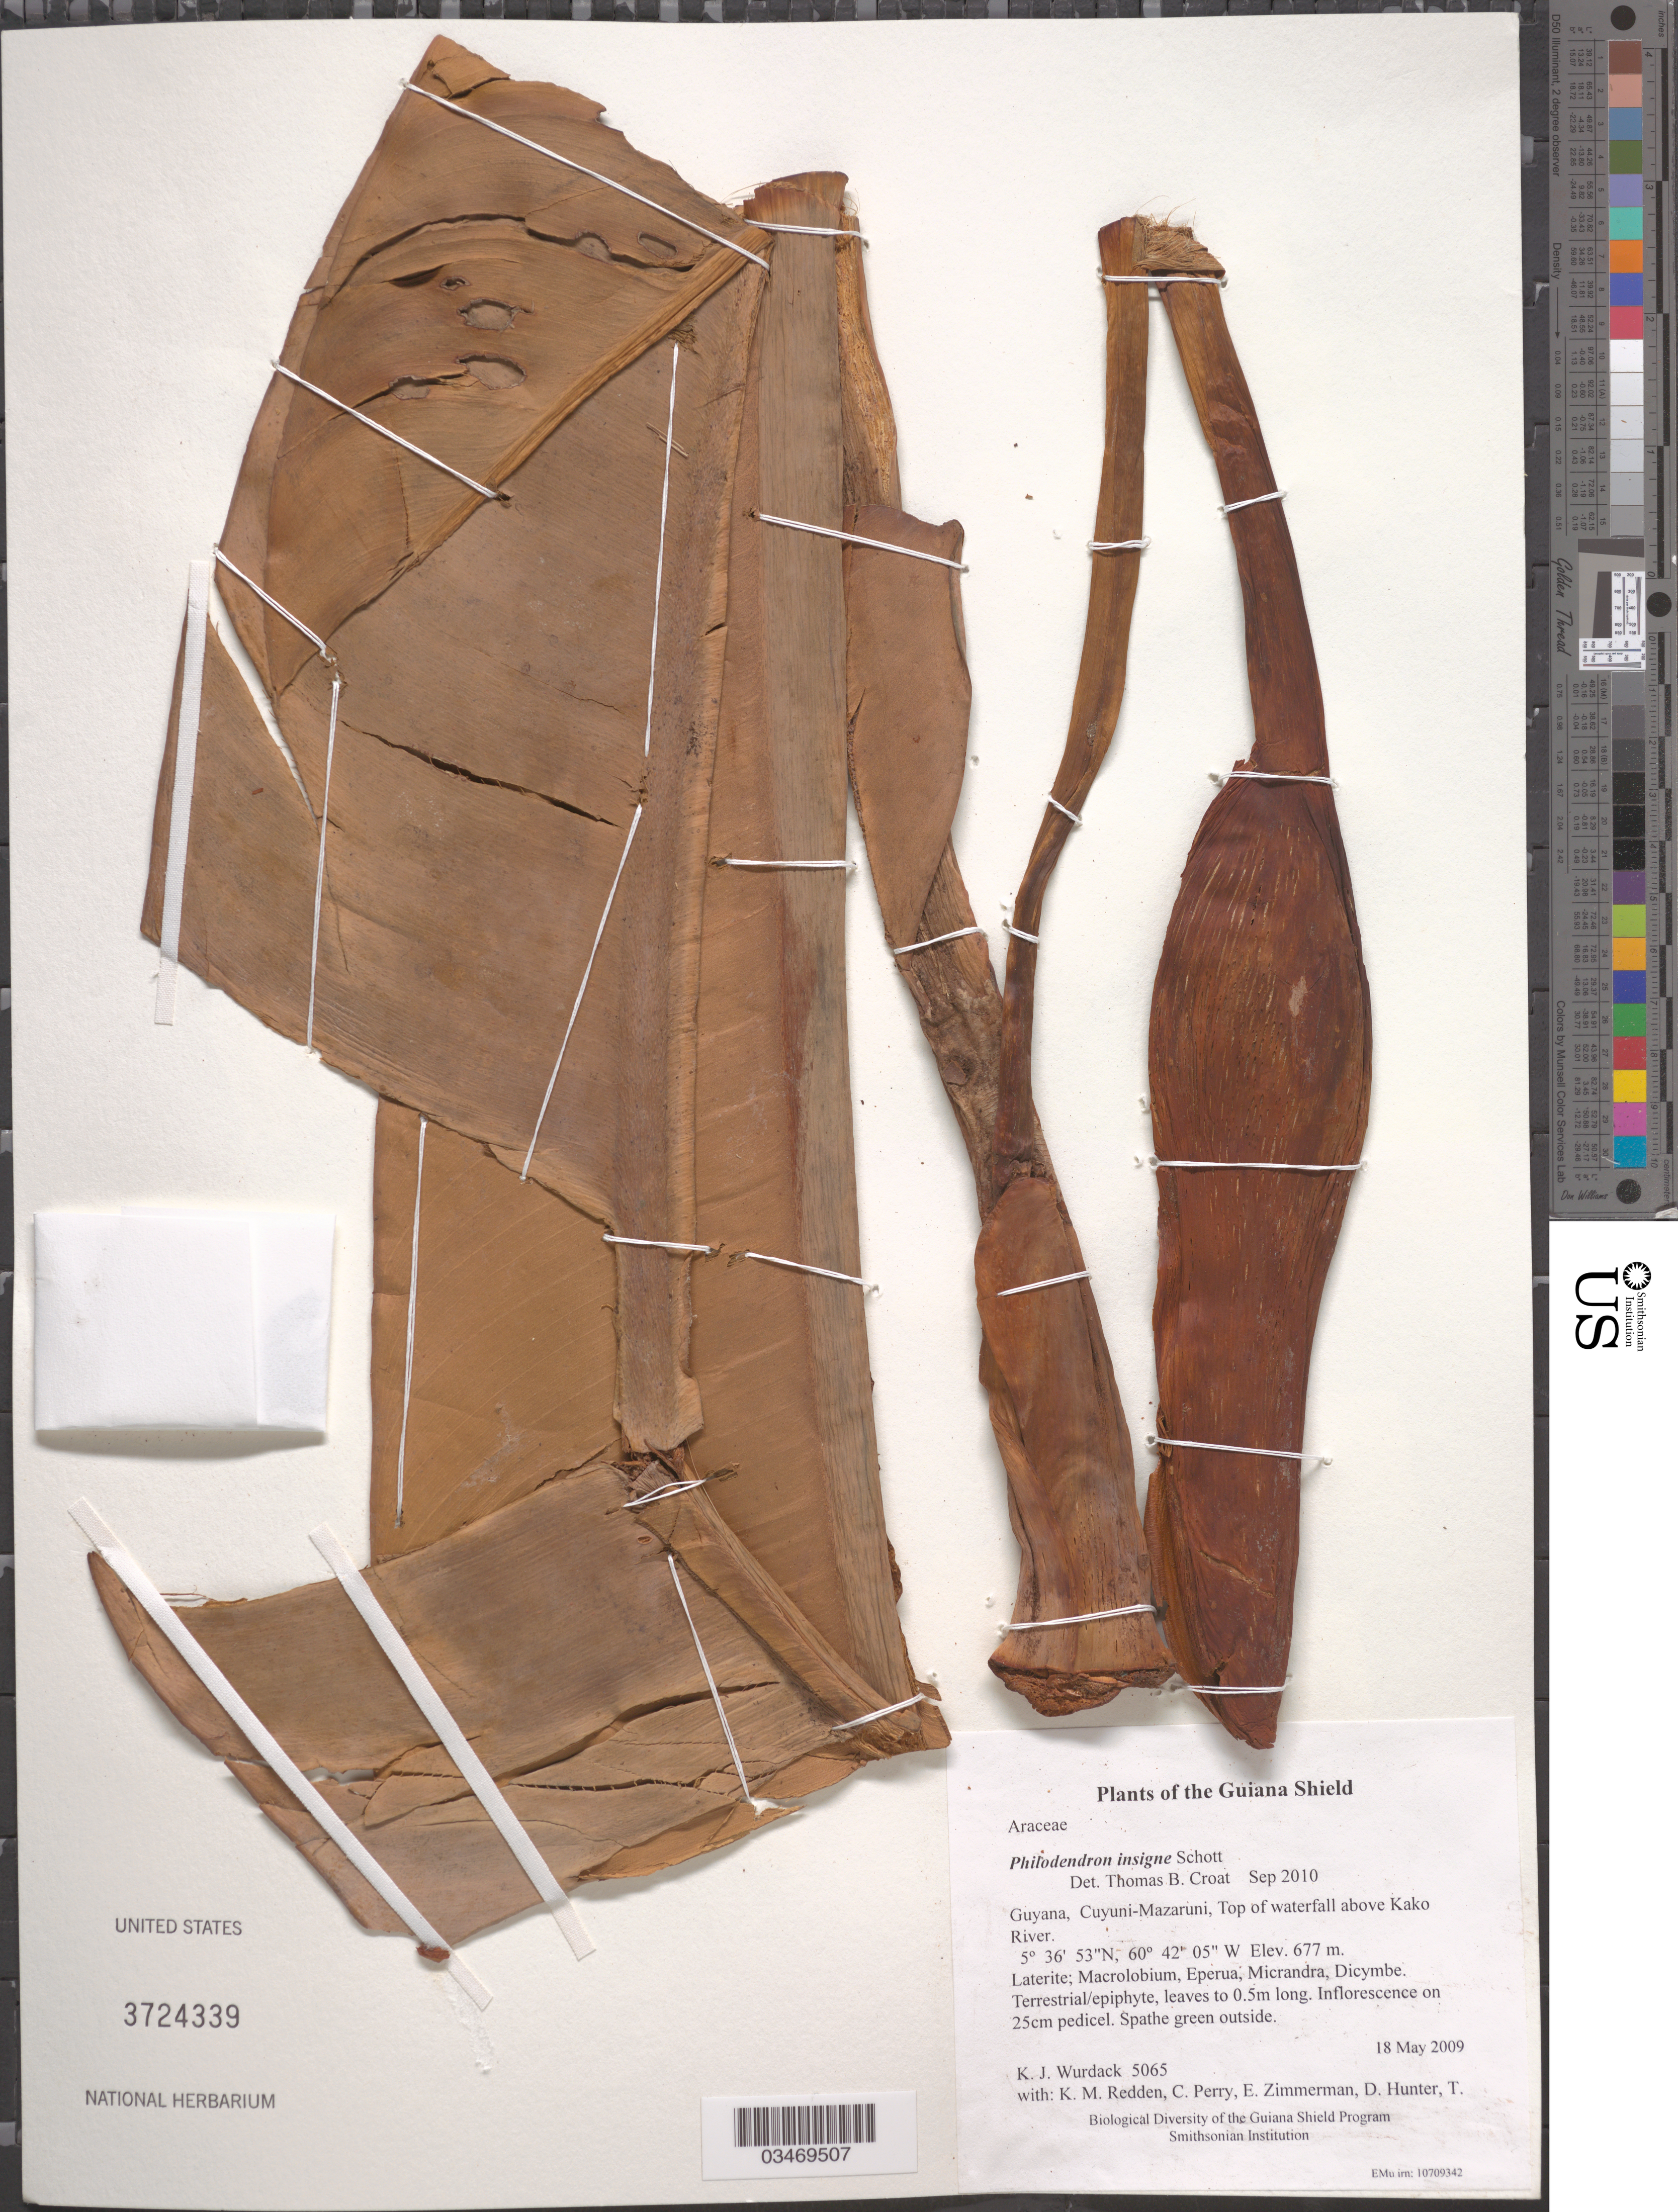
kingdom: Plantae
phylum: Tracheophyta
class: Liliopsida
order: Alismatales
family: Araceae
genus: Philodendron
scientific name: Philodendron insigne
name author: Schott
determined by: Croat, Thomas B., Missouri Botanical Garden (MO)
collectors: K. Wurdack, K. M. Redden, C. Perry, E. Zimmerman, D. Hunter, T. Hunter & V. Roland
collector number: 5065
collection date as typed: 18 May 2009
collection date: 2009-05-18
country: Guyana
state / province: Cuyuni-Mazaruni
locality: Top of waterfall above Kako River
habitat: Laterite; Macrolobium, Eperua, Micrandra, Dicymbe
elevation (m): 677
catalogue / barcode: US 3724339